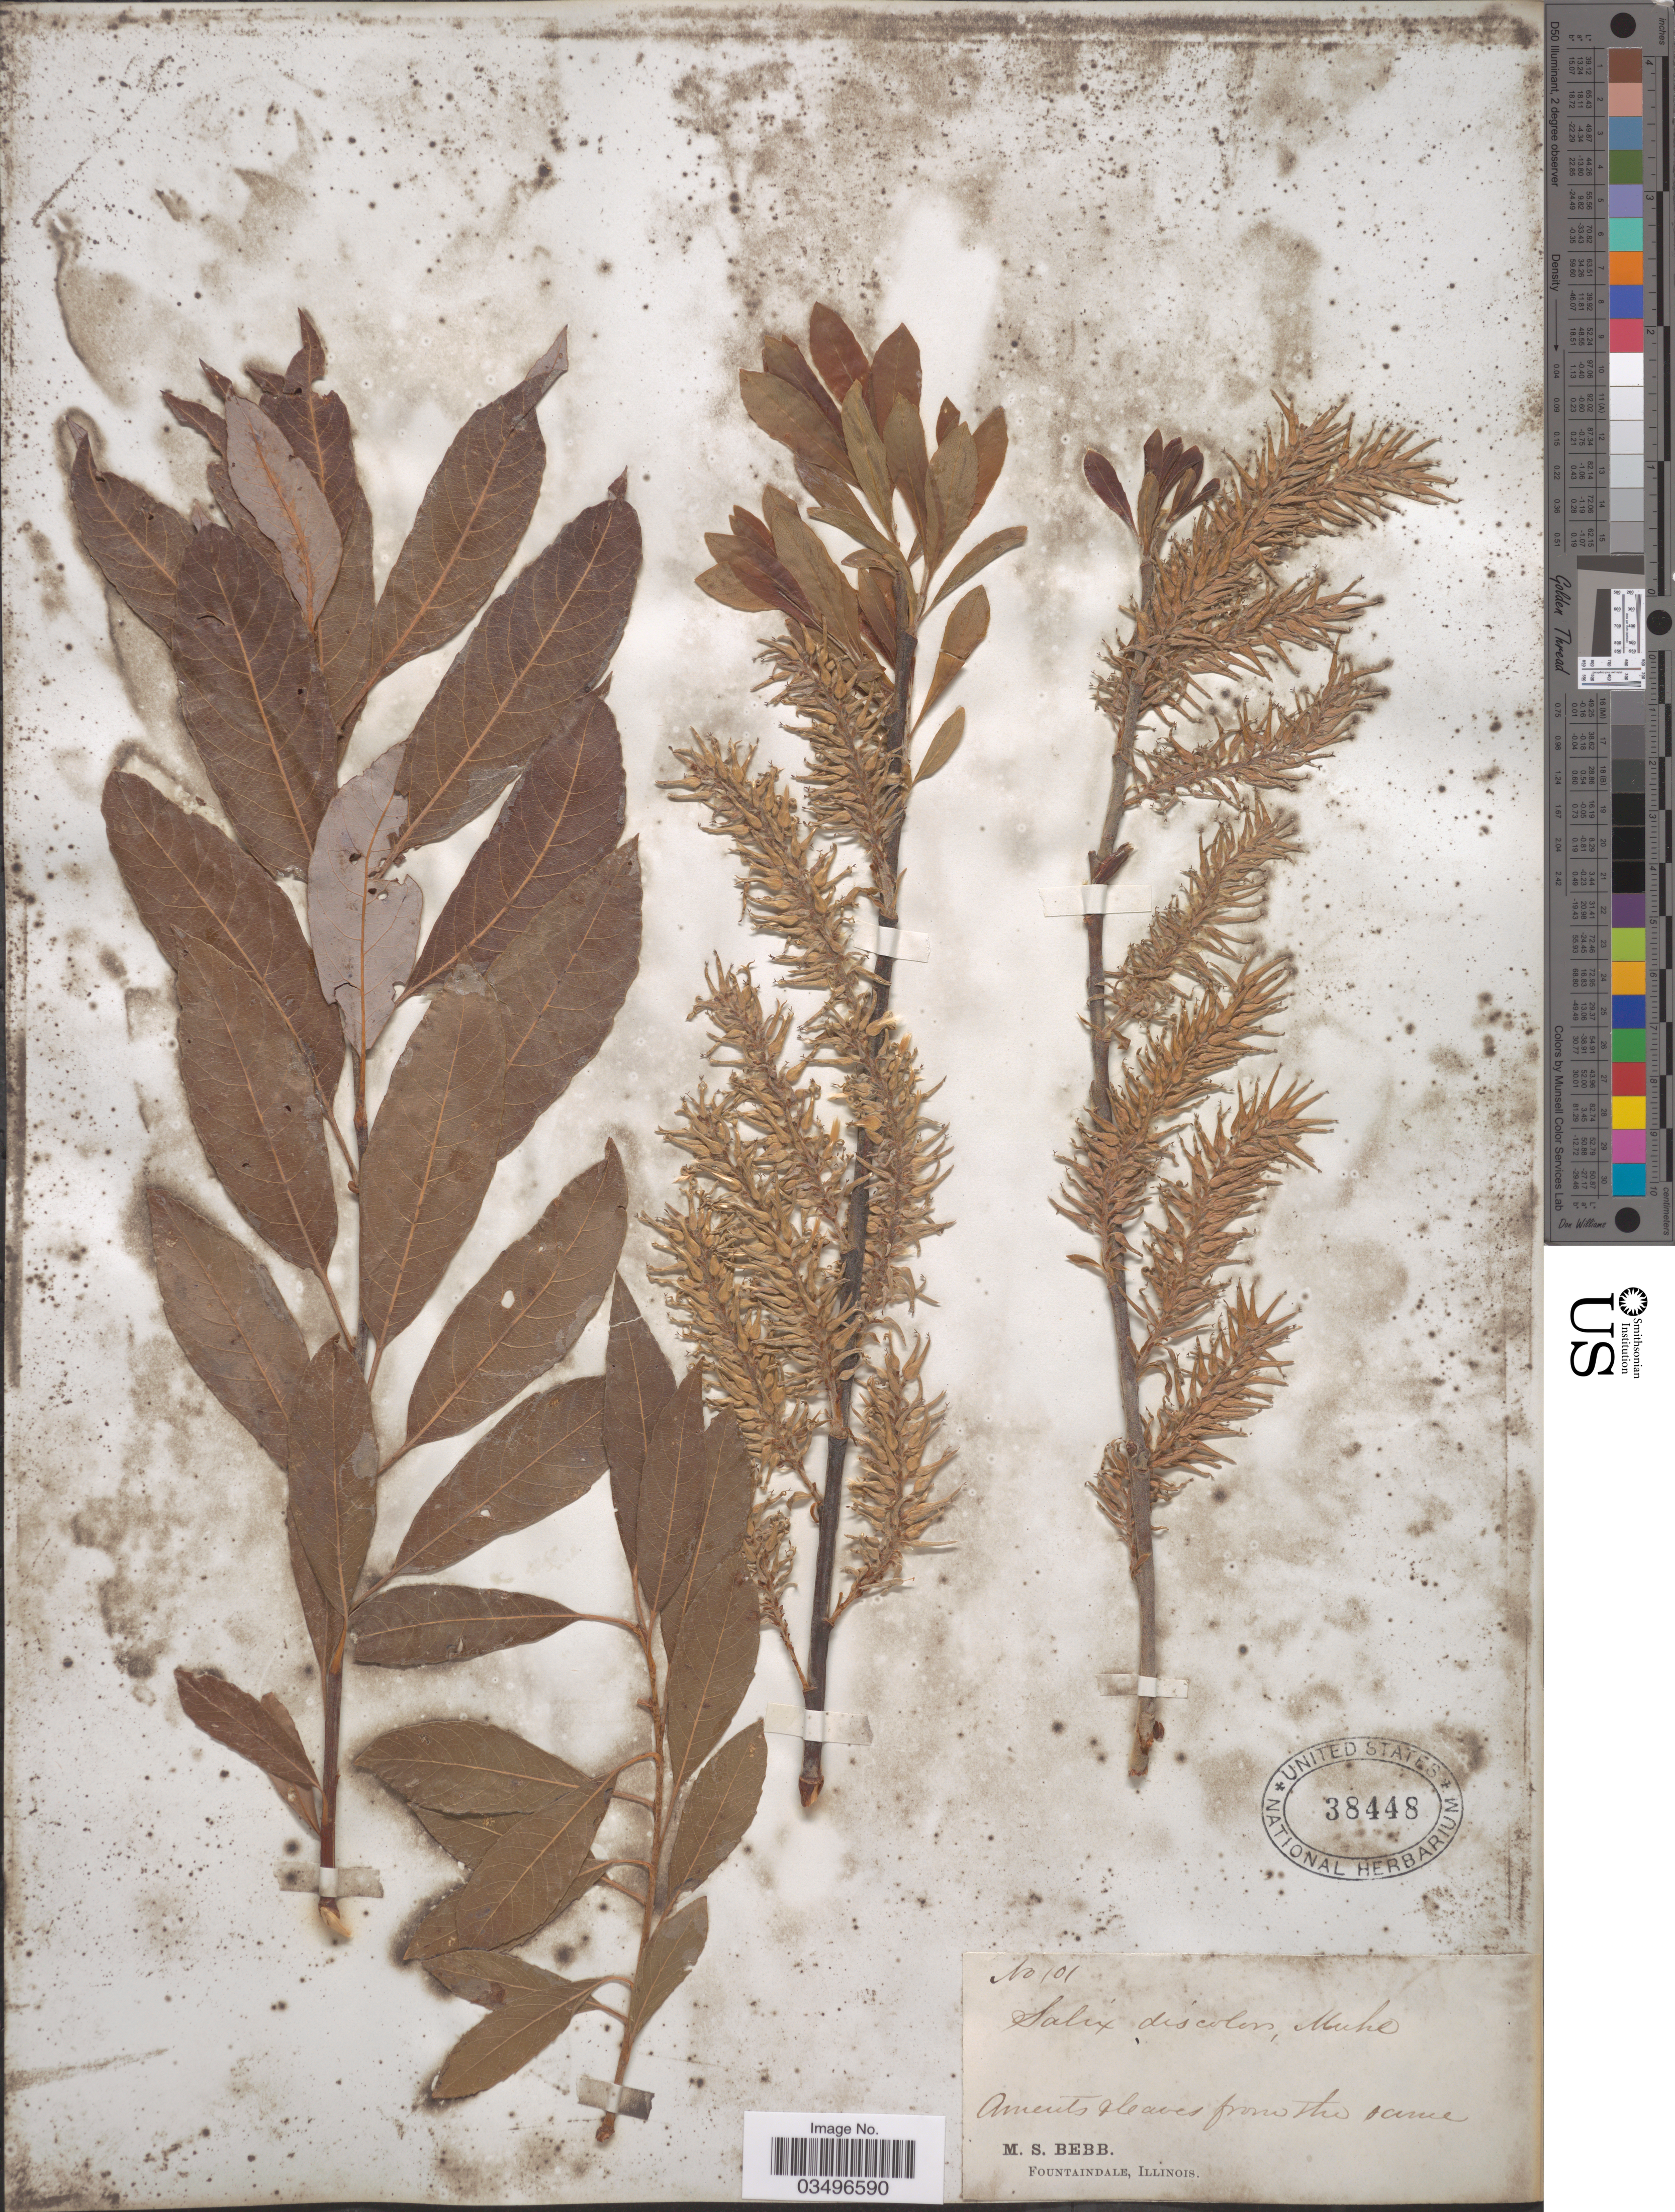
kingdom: Plantae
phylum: Tracheophyta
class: Magnoliopsida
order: Malpighiales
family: Salicaceae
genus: Salix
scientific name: Salix discolor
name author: Muhl.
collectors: M. Bebb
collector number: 101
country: United States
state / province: Illinois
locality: Fountaindale.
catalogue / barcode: US 38448